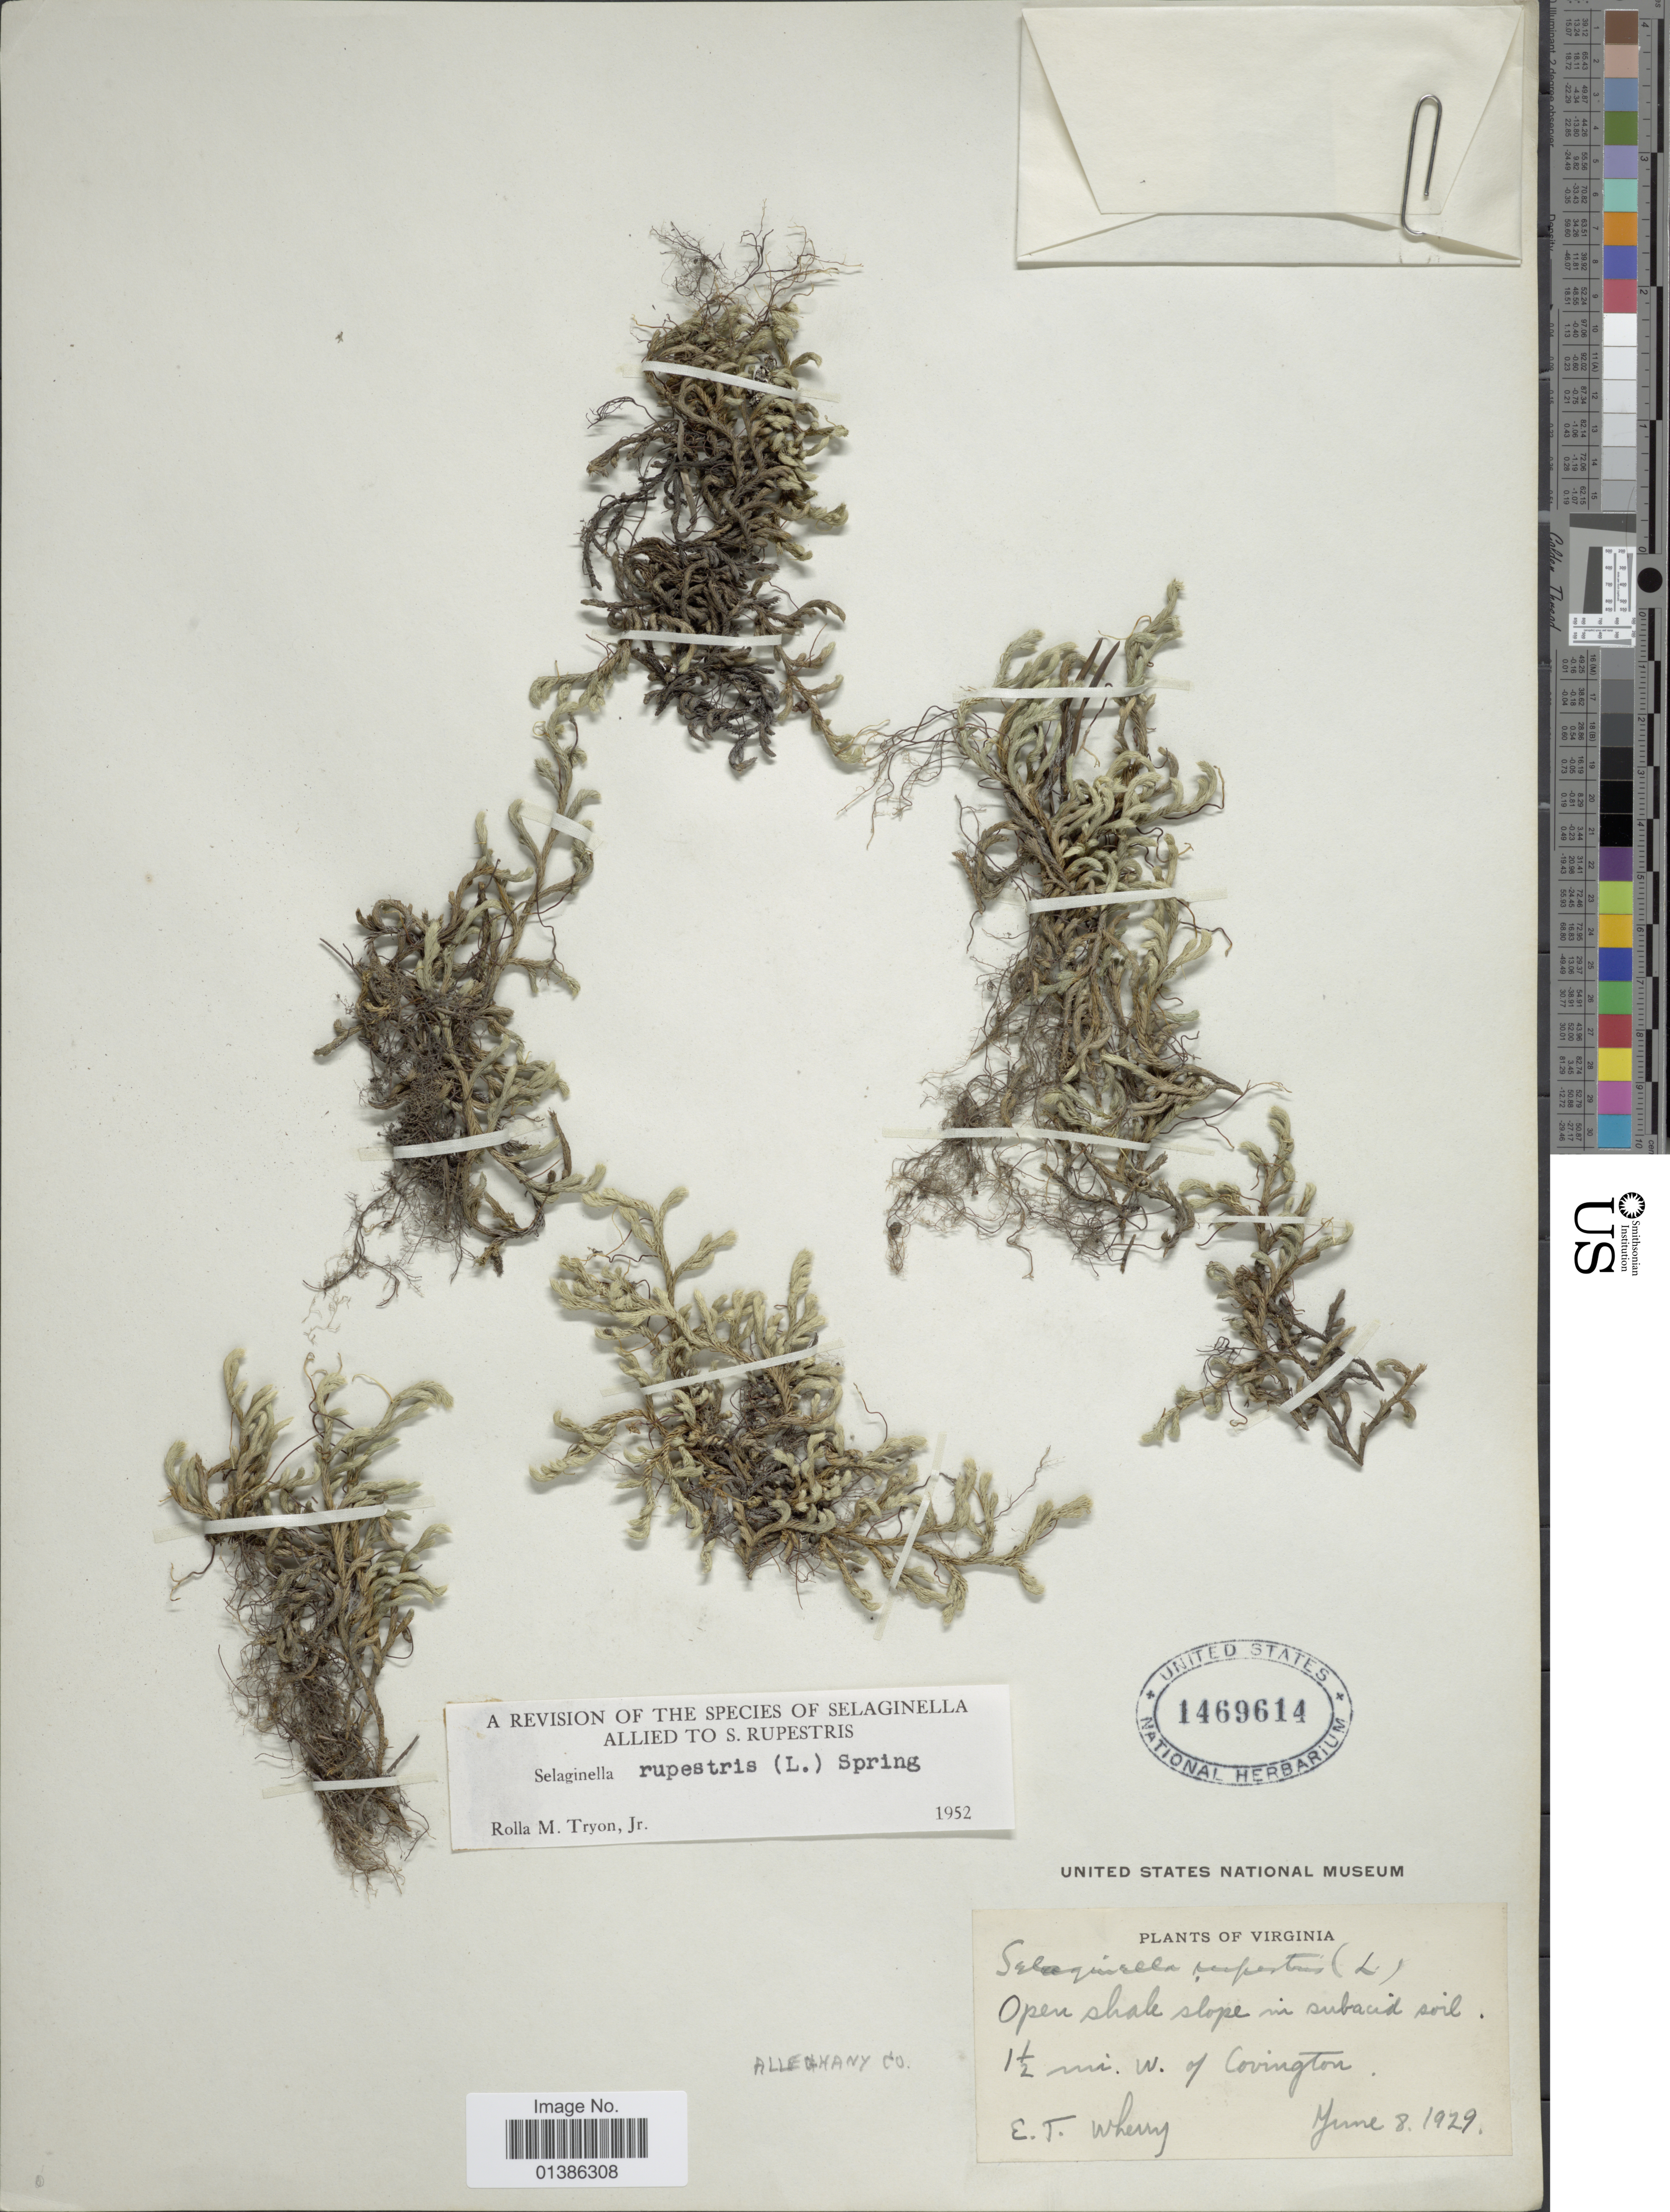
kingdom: Plantae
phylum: Tracheophyta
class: Lycopodiopsida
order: Selaginellales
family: Selaginellaceae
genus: Selaginella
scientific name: Selaginella rupestris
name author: (L.) Spring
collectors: E. T. Wherry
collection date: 1929-06-08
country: United States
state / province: Virginia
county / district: Alleghany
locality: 1½ mi. W of Covington. Alleghany Co.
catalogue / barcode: US 1469614